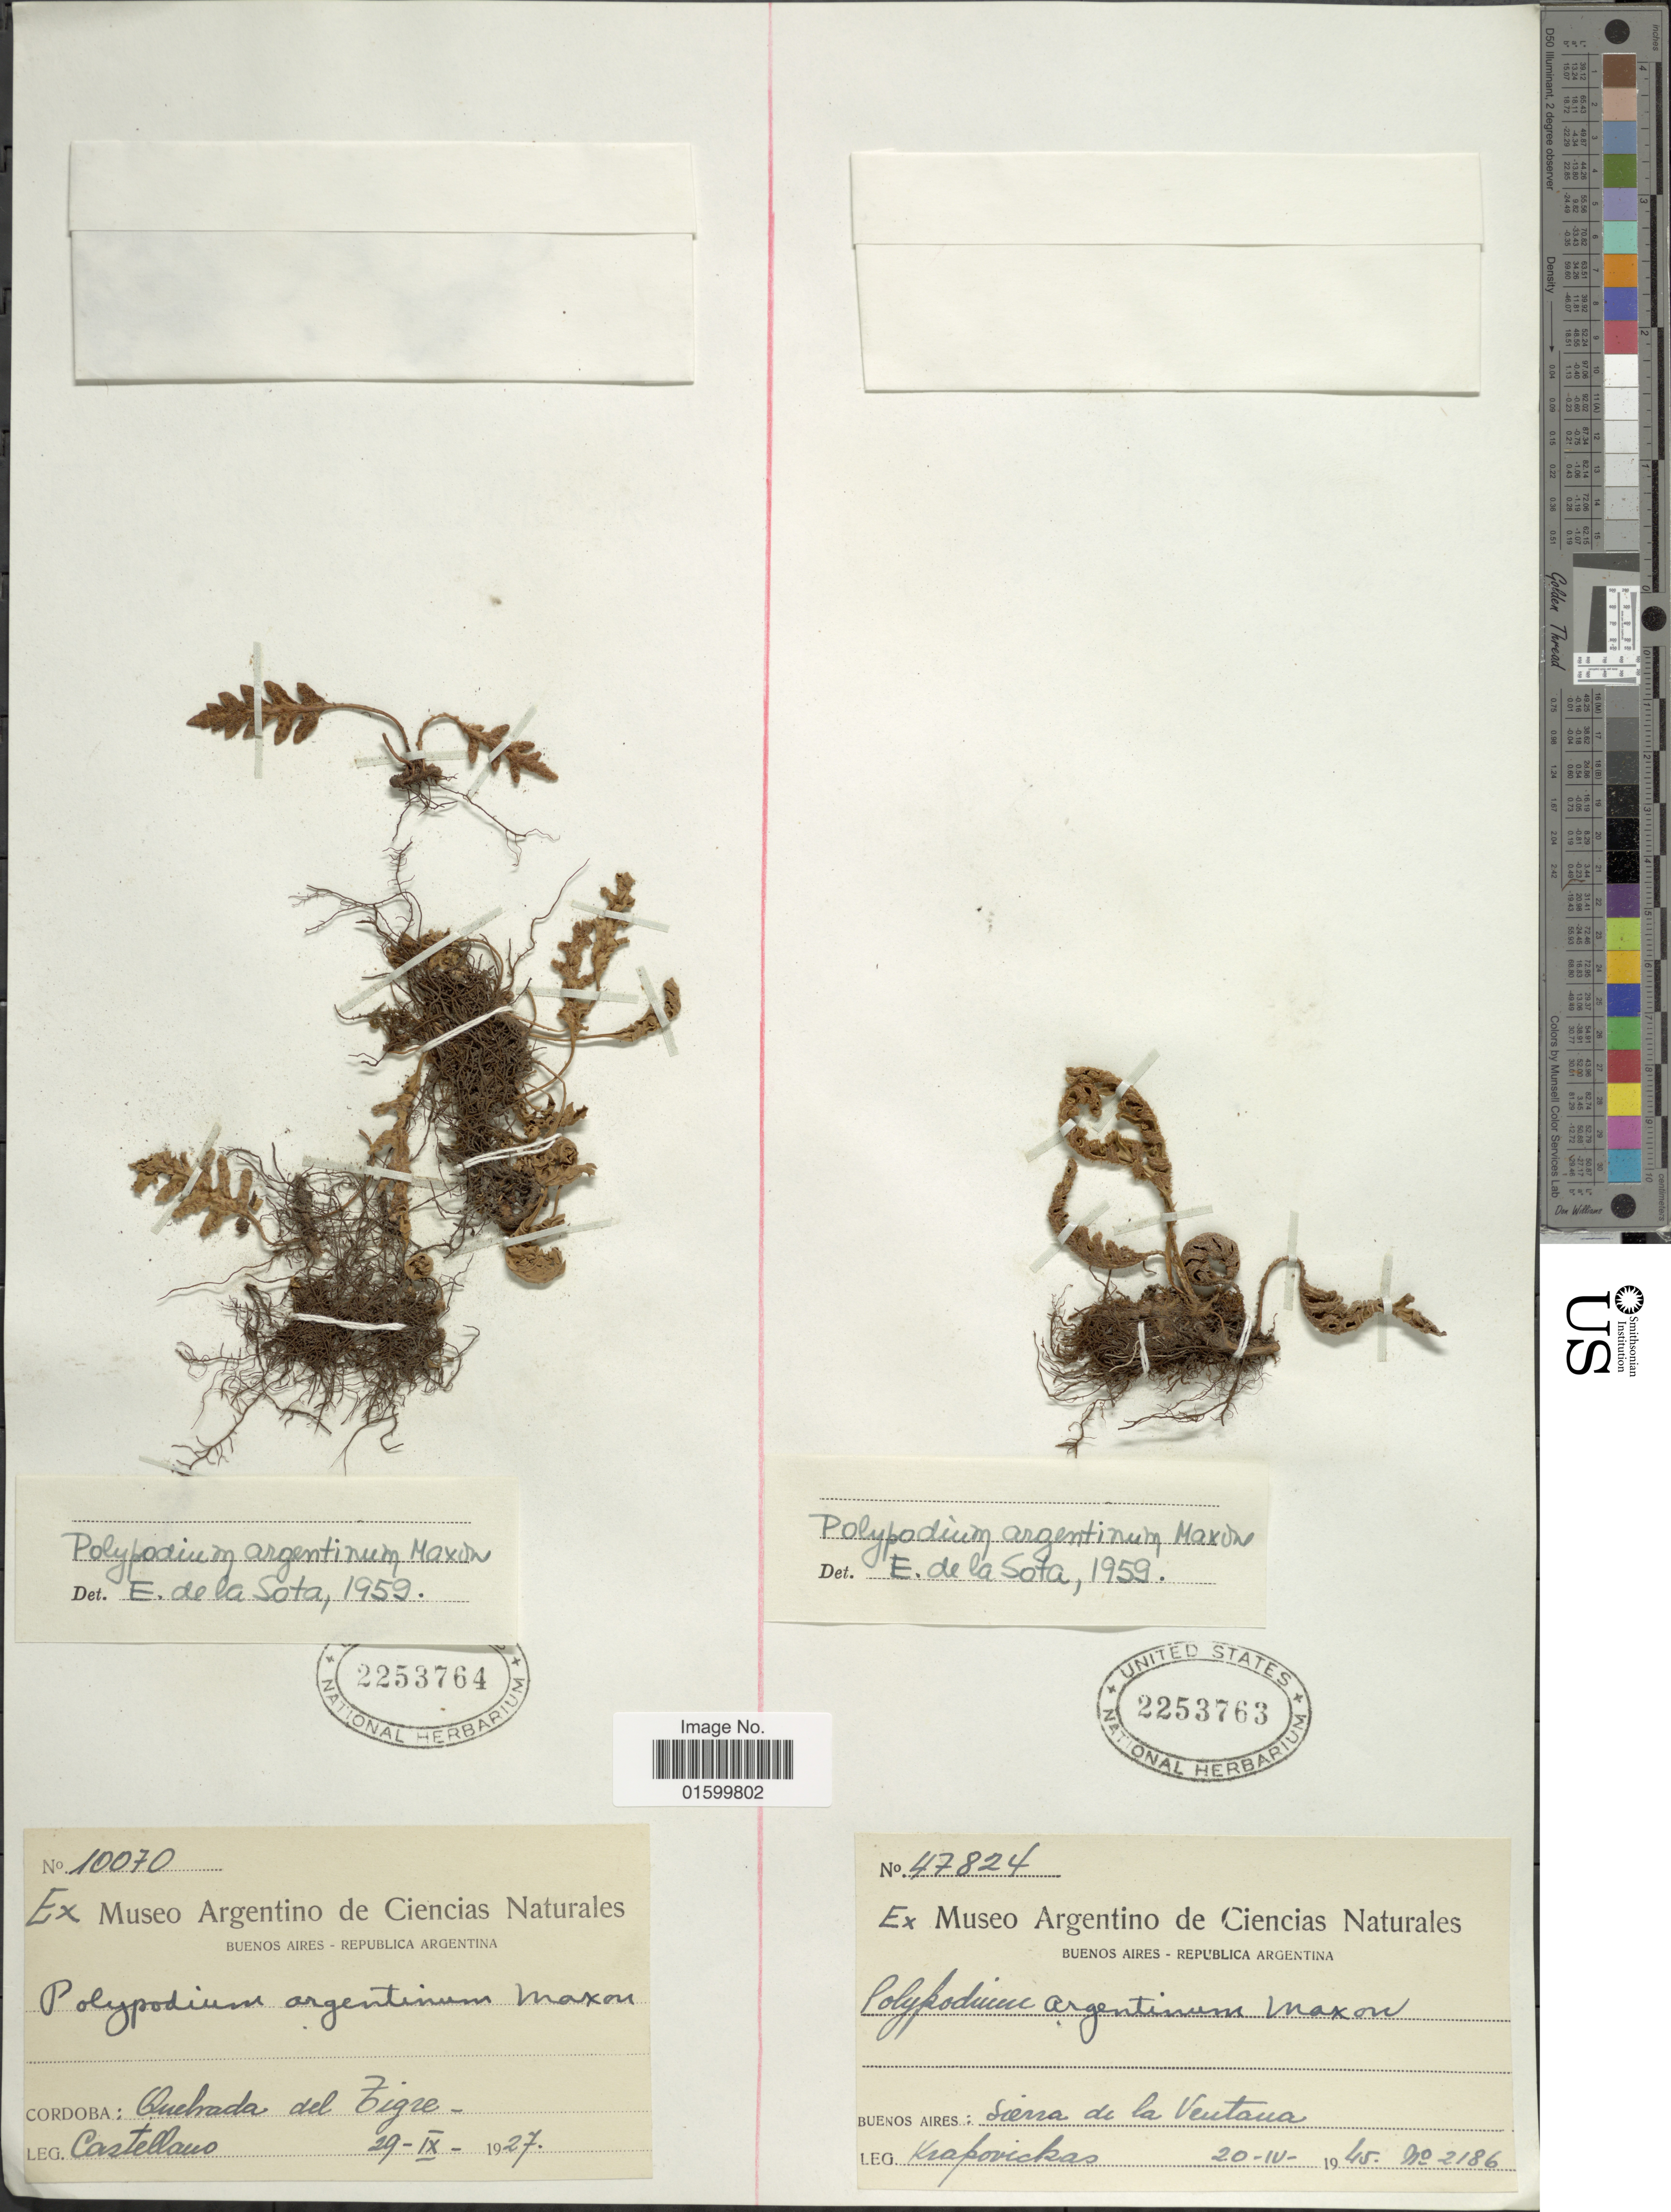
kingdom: Plantae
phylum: Tracheophyta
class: Polypodiopsida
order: Polypodiales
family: Polypodiaceae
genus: Pleopeltis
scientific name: Pleopeltis pinnatifida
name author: Gill.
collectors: -- Castellanos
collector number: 10070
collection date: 1927-09-29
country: Argentina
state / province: Cordoba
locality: Cordoba, Quebrada del Tigre.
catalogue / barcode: US 2253764